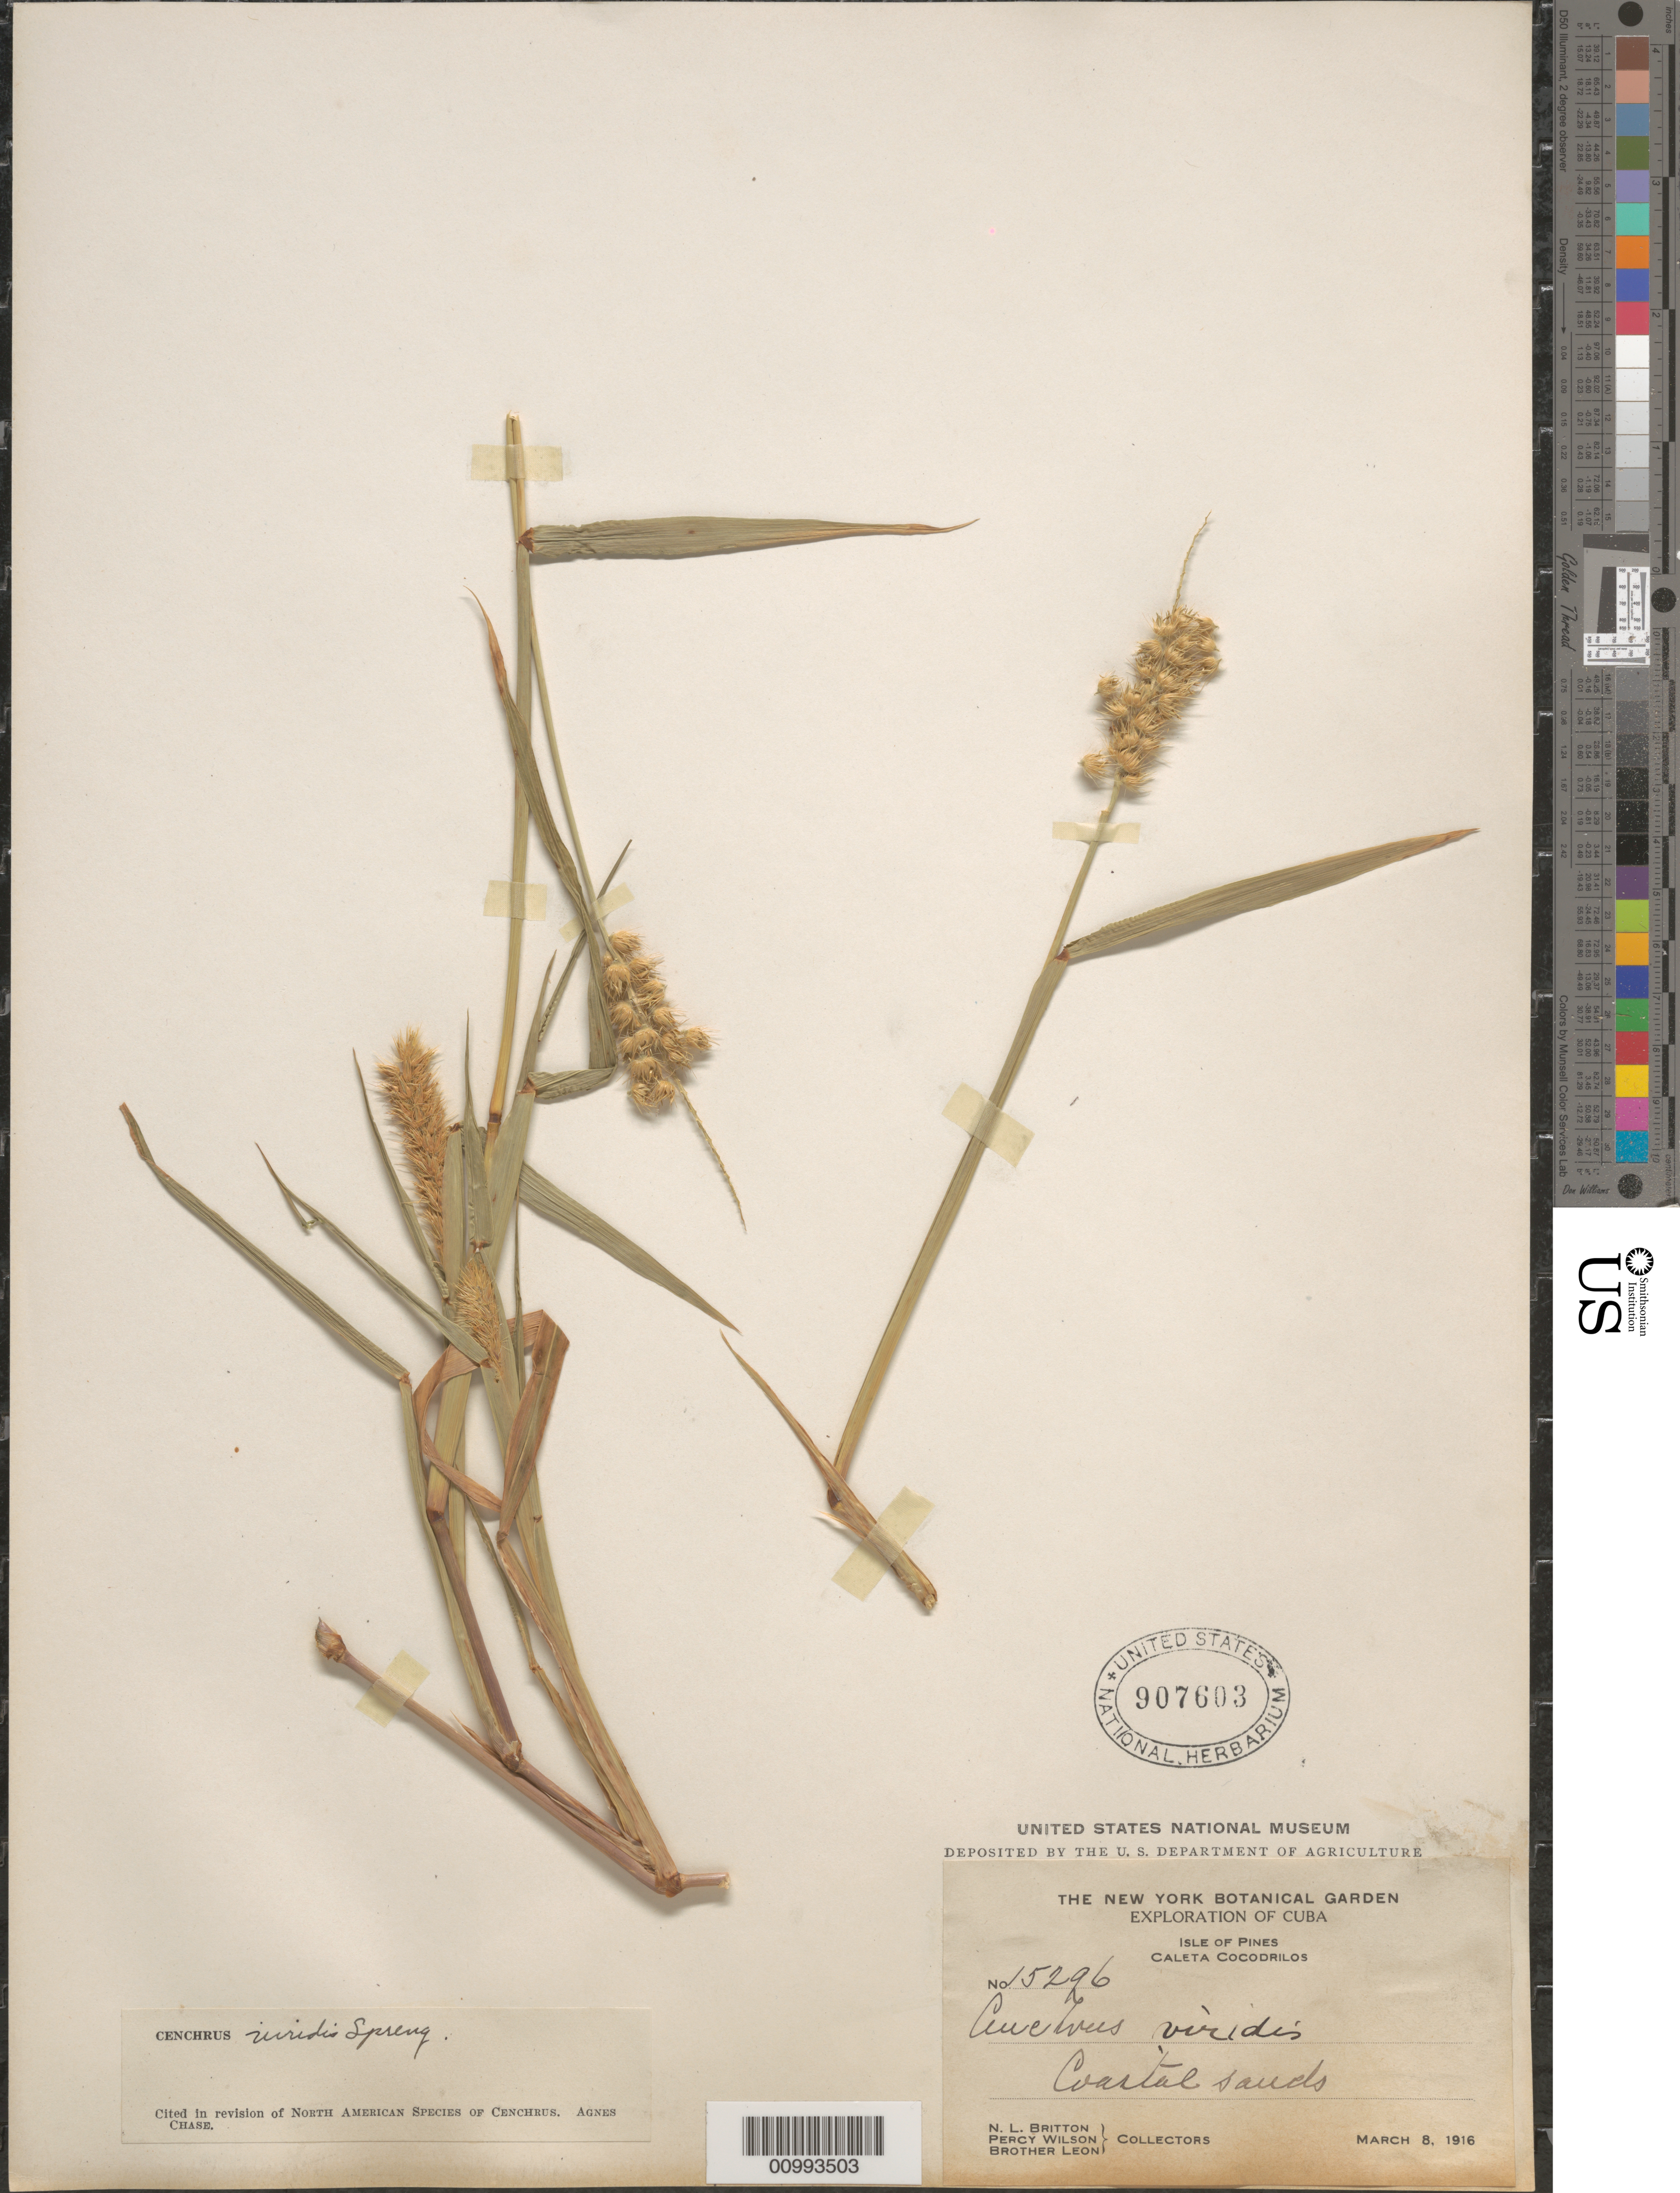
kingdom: Plantae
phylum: Tracheophyta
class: Liliopsida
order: Poales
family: Poaceae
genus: Cenchrus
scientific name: Cenchrus brownii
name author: Roem. & Schult.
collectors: N. Britton, P. Wilson & Bro. León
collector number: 15296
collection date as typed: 08 Mar 1916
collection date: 1916-03-08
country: Cuba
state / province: Isla de la Juventud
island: Isla de la Juventud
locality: [Isle of Pines], Caleta Cocodrilos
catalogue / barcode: US 907603